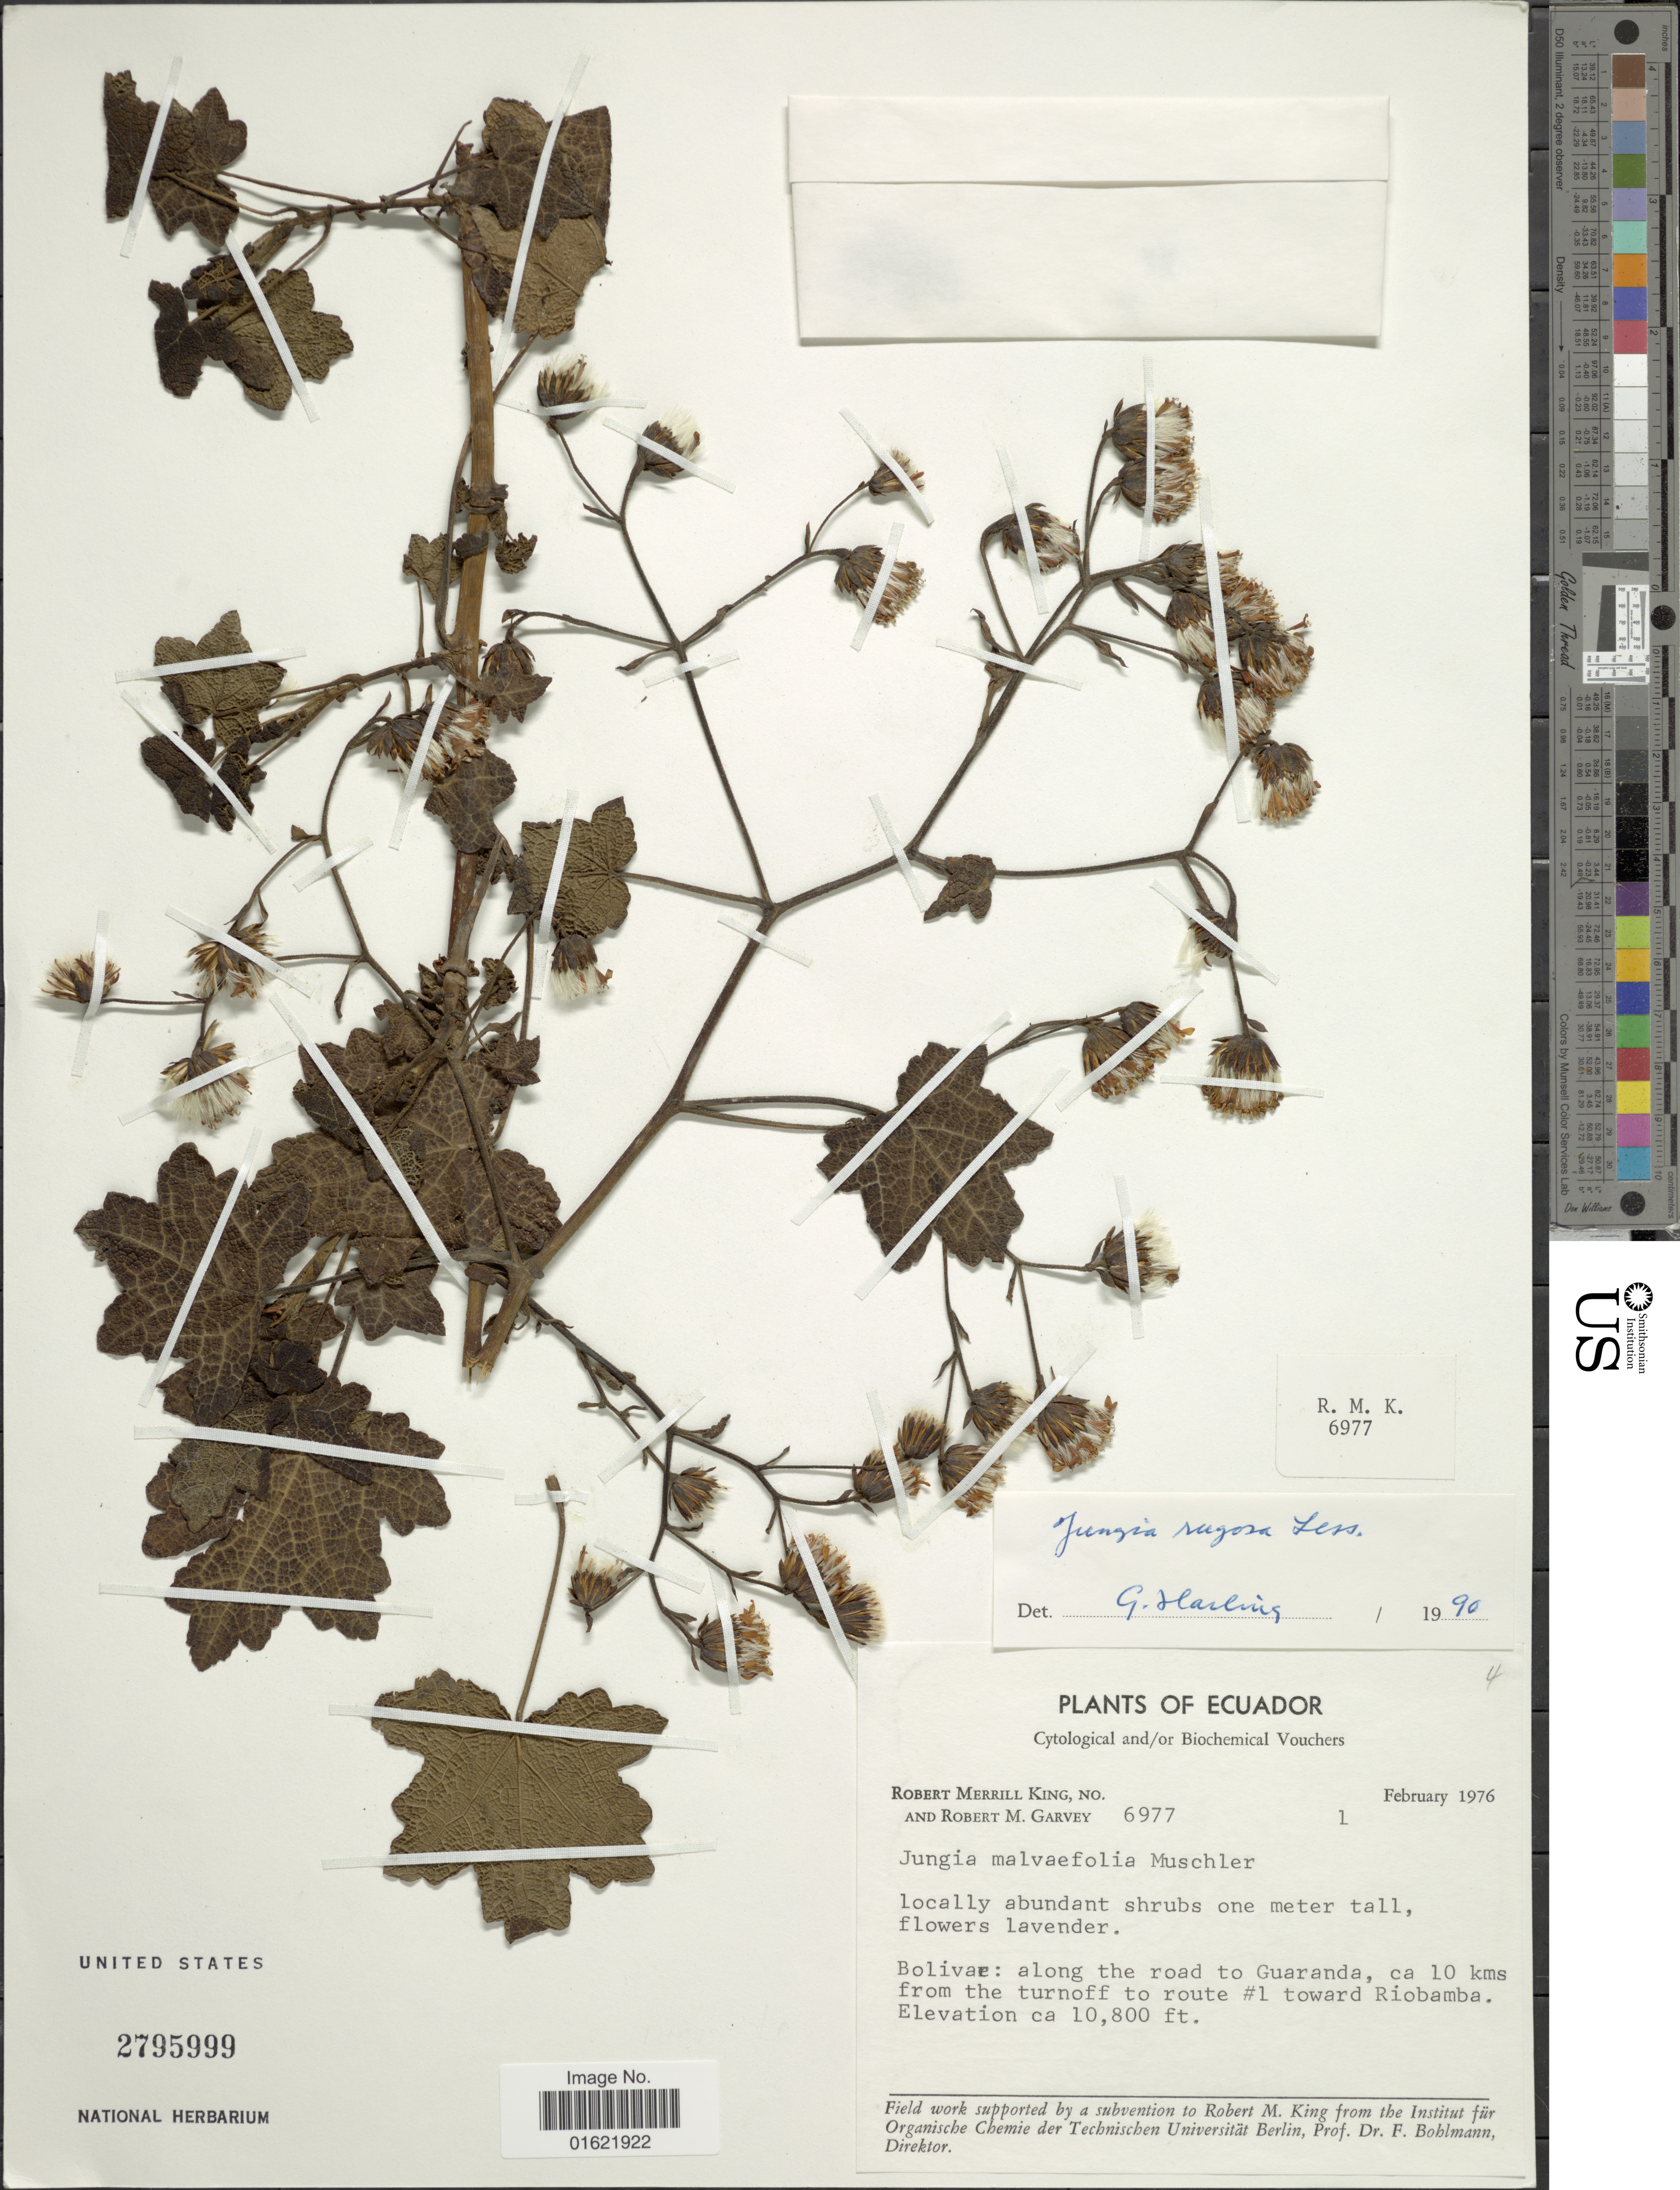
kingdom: Plantae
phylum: Tracheophyta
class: Magnoliopsida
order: Asterales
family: Asteraceae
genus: Jungia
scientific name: Jungia rugosa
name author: Less.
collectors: R. M. King & R. Garvey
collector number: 6977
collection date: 1976-02-01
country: Ecuador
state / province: Bolívar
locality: Along the road to Guaranda, 10 kms from the turnoff route #1 toward Riobamba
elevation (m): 3292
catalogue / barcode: US 2795999